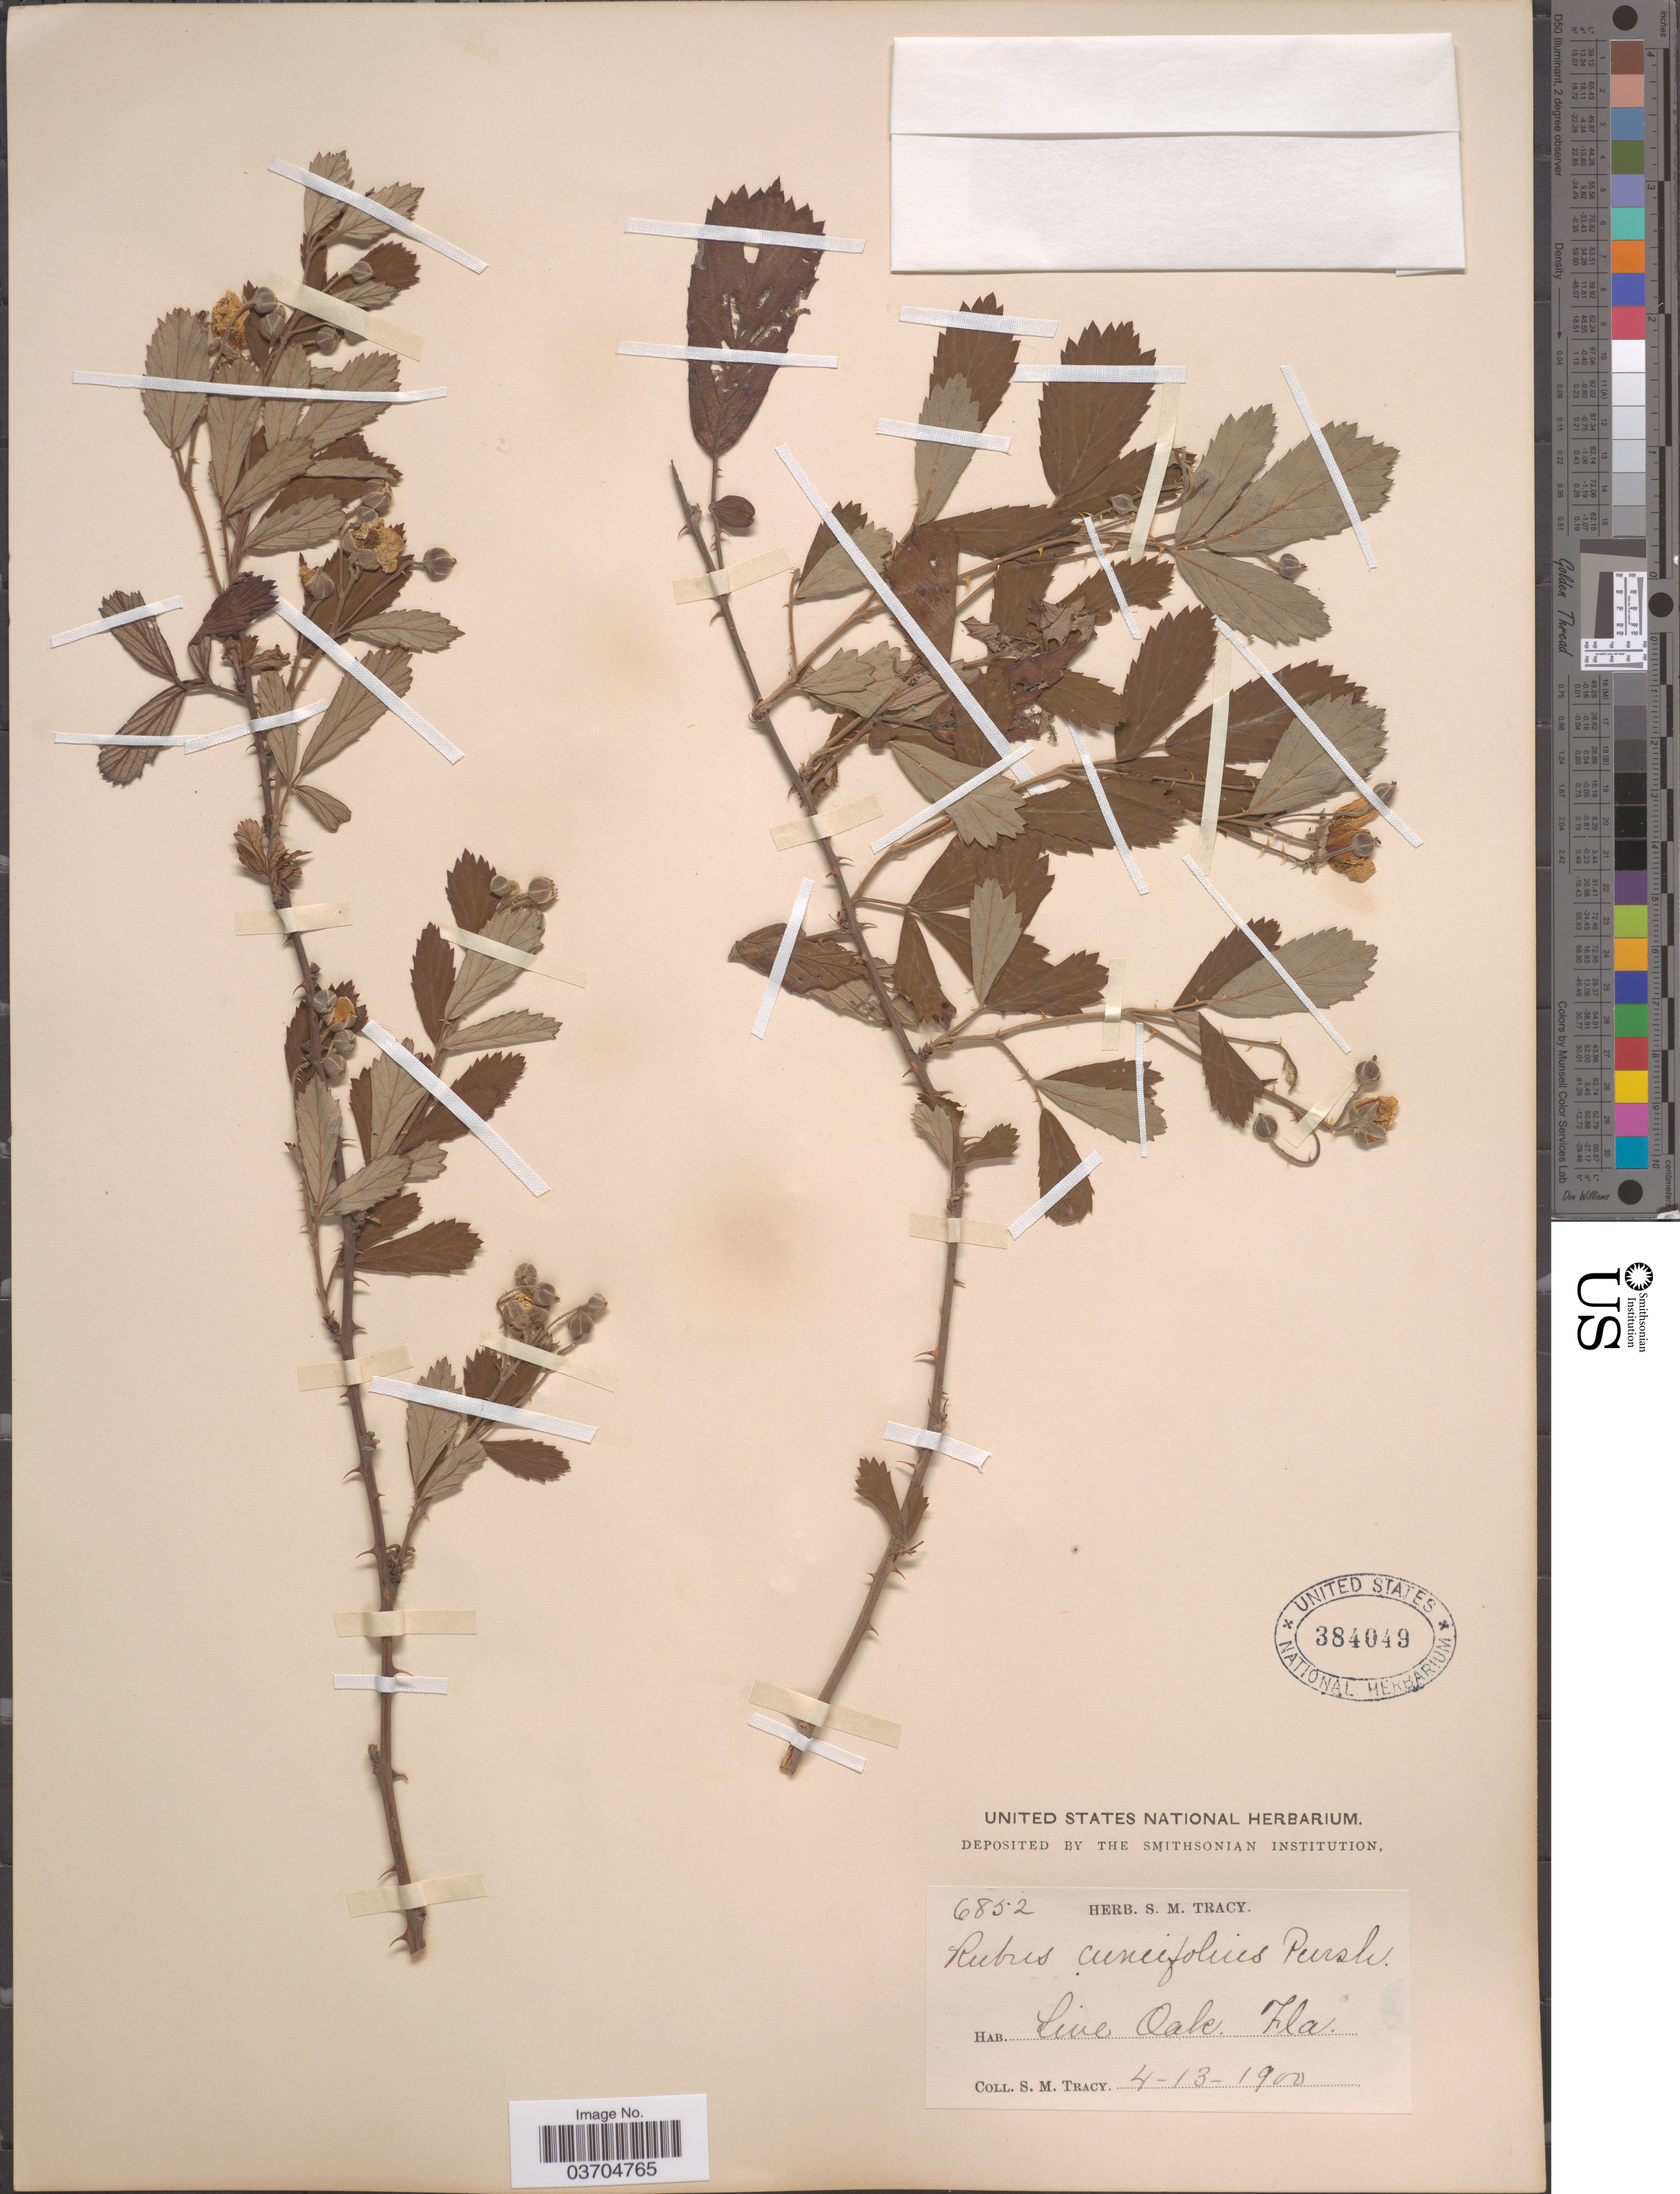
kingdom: Plantae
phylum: Tracheophyta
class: Magnoliopsida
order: Rosales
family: Rosaceae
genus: Rubus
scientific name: Rubus cuneifolius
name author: Pursh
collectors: S. M. Tracy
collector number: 6852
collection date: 1900-04-13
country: United States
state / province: Florida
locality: Line Oak. [unsure placement]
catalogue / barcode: US 384049